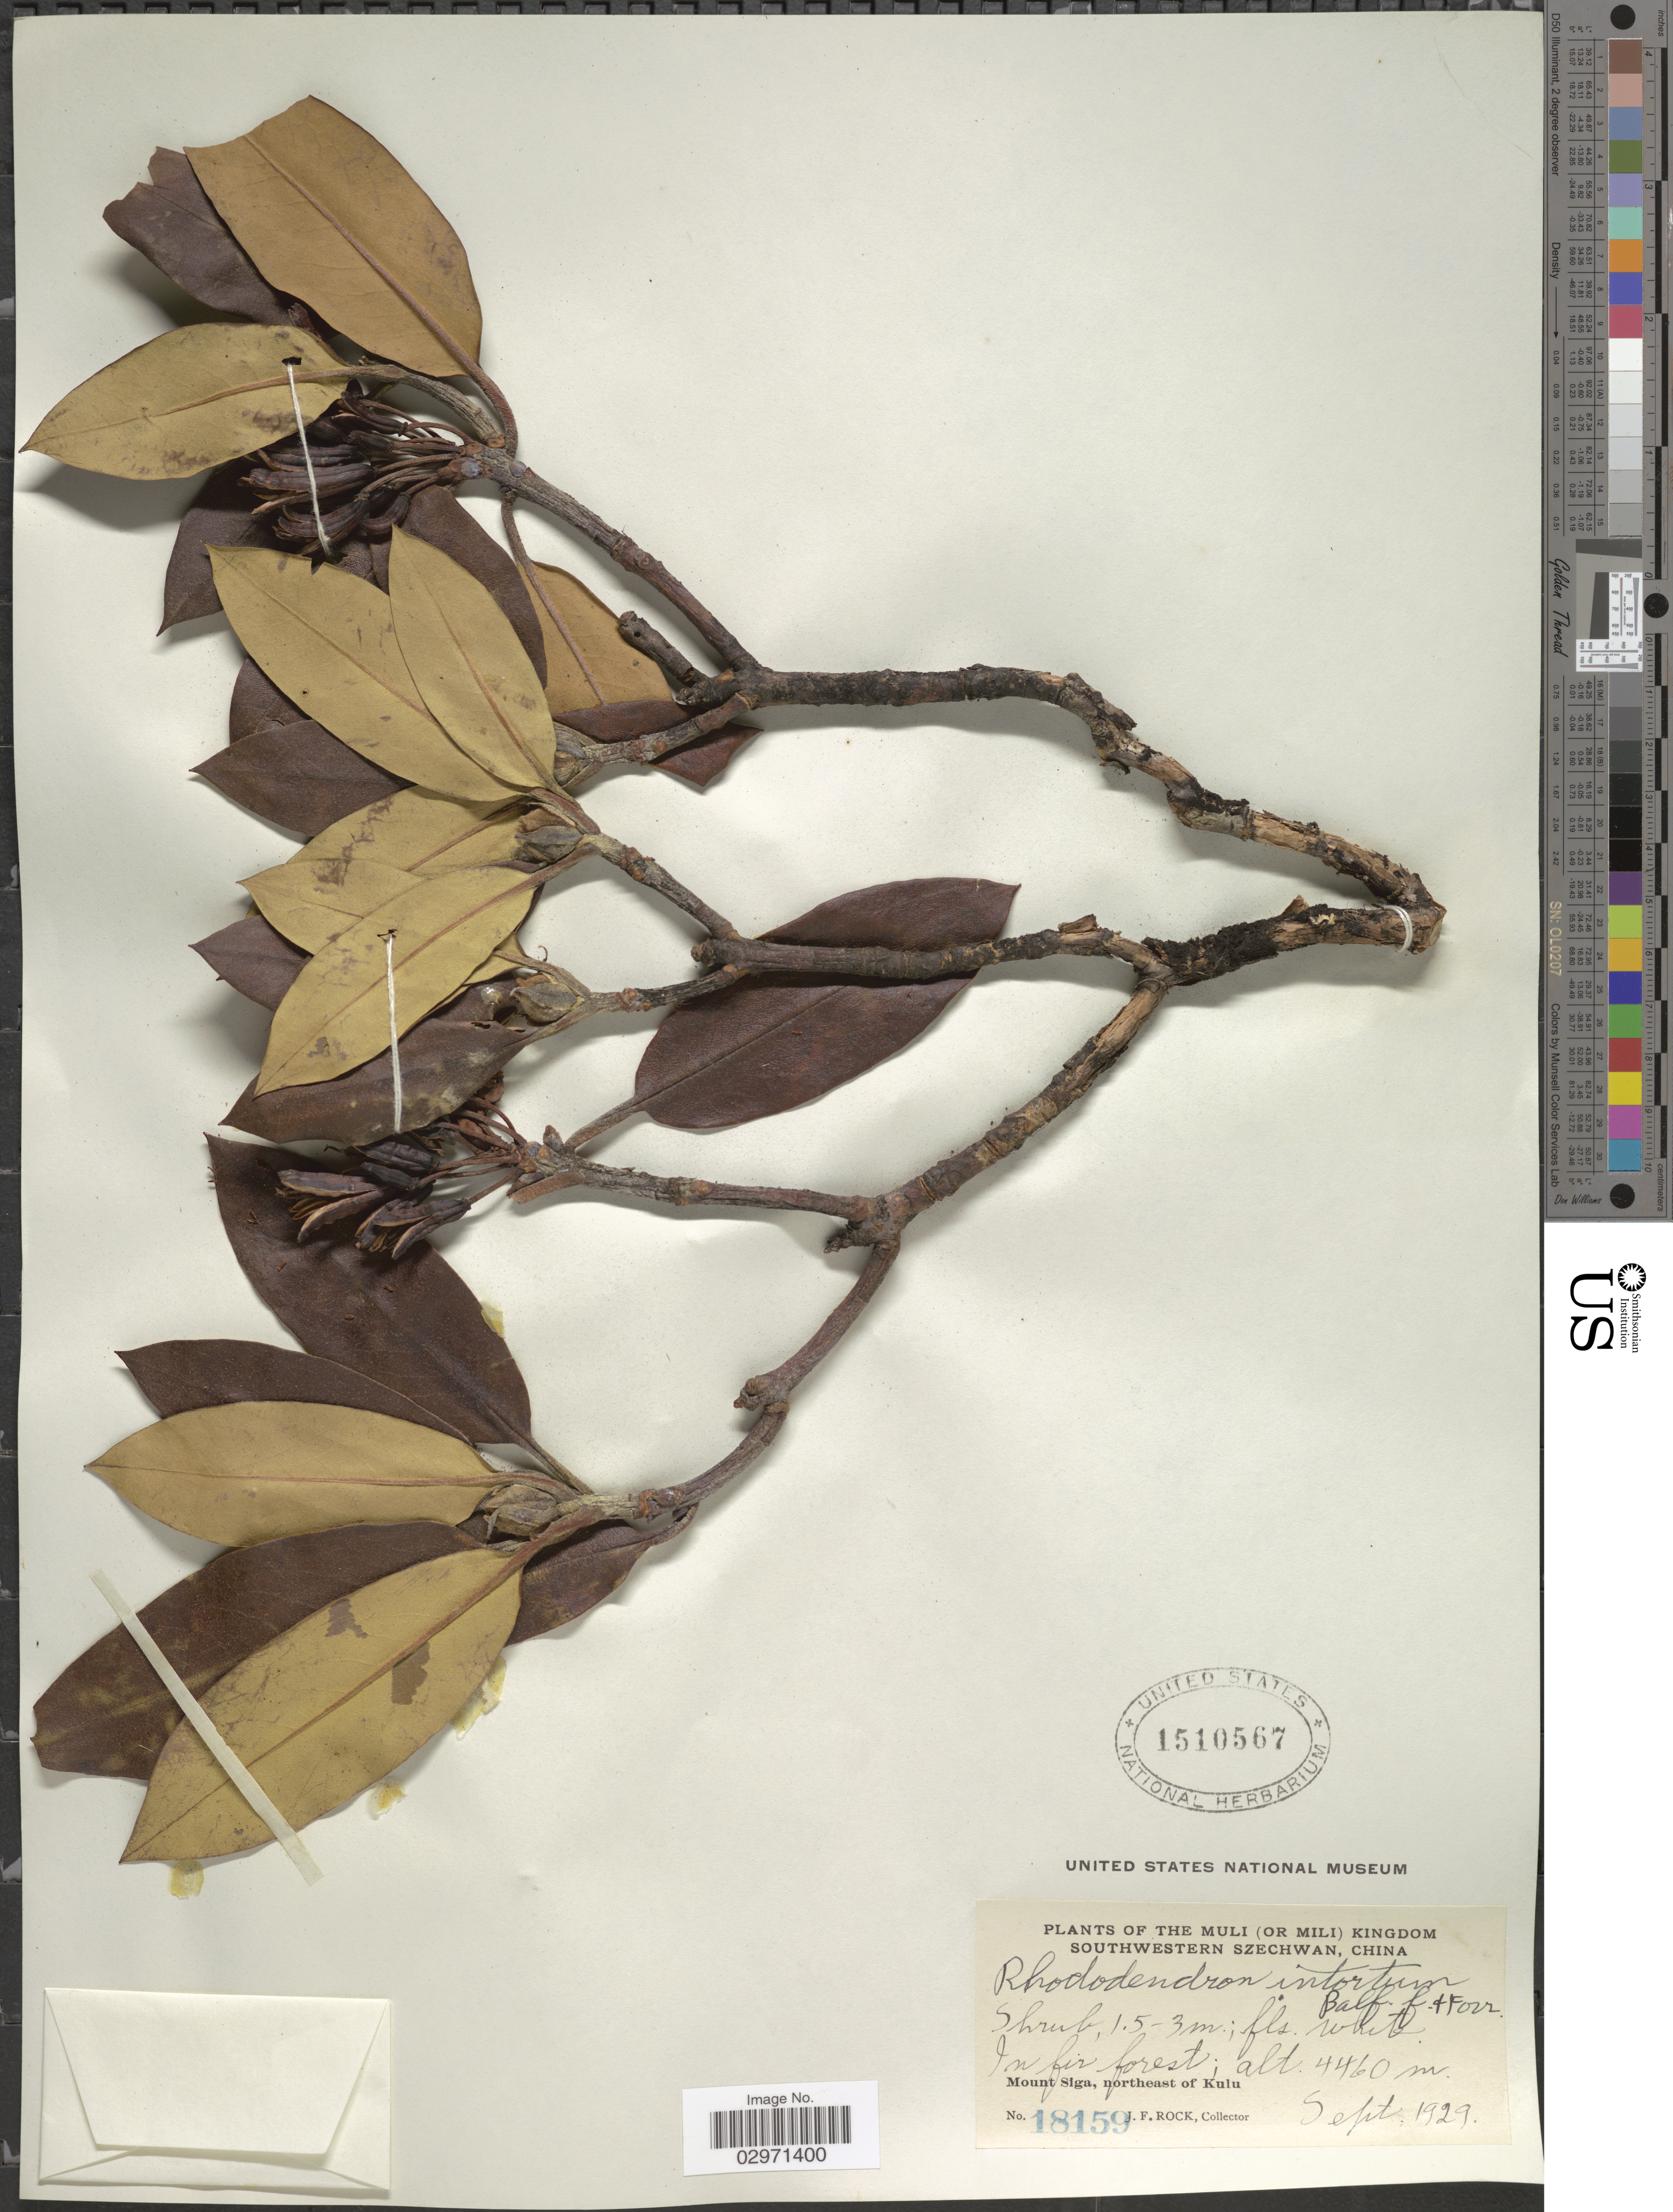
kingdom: Plantae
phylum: Tracheophyta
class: Magnoliopsida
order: Ericales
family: Ericaceae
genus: Rhododendron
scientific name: Rhododendron intortum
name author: Balf. f. & Forrest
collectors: J. Rock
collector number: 18159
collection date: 1929-09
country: China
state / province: Sichuan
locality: Muli (Or Mili) Kingdom Southwestern Szechwan. In alpine region. Mount Siga, northeast of Kulu.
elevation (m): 4460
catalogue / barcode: US 1510567